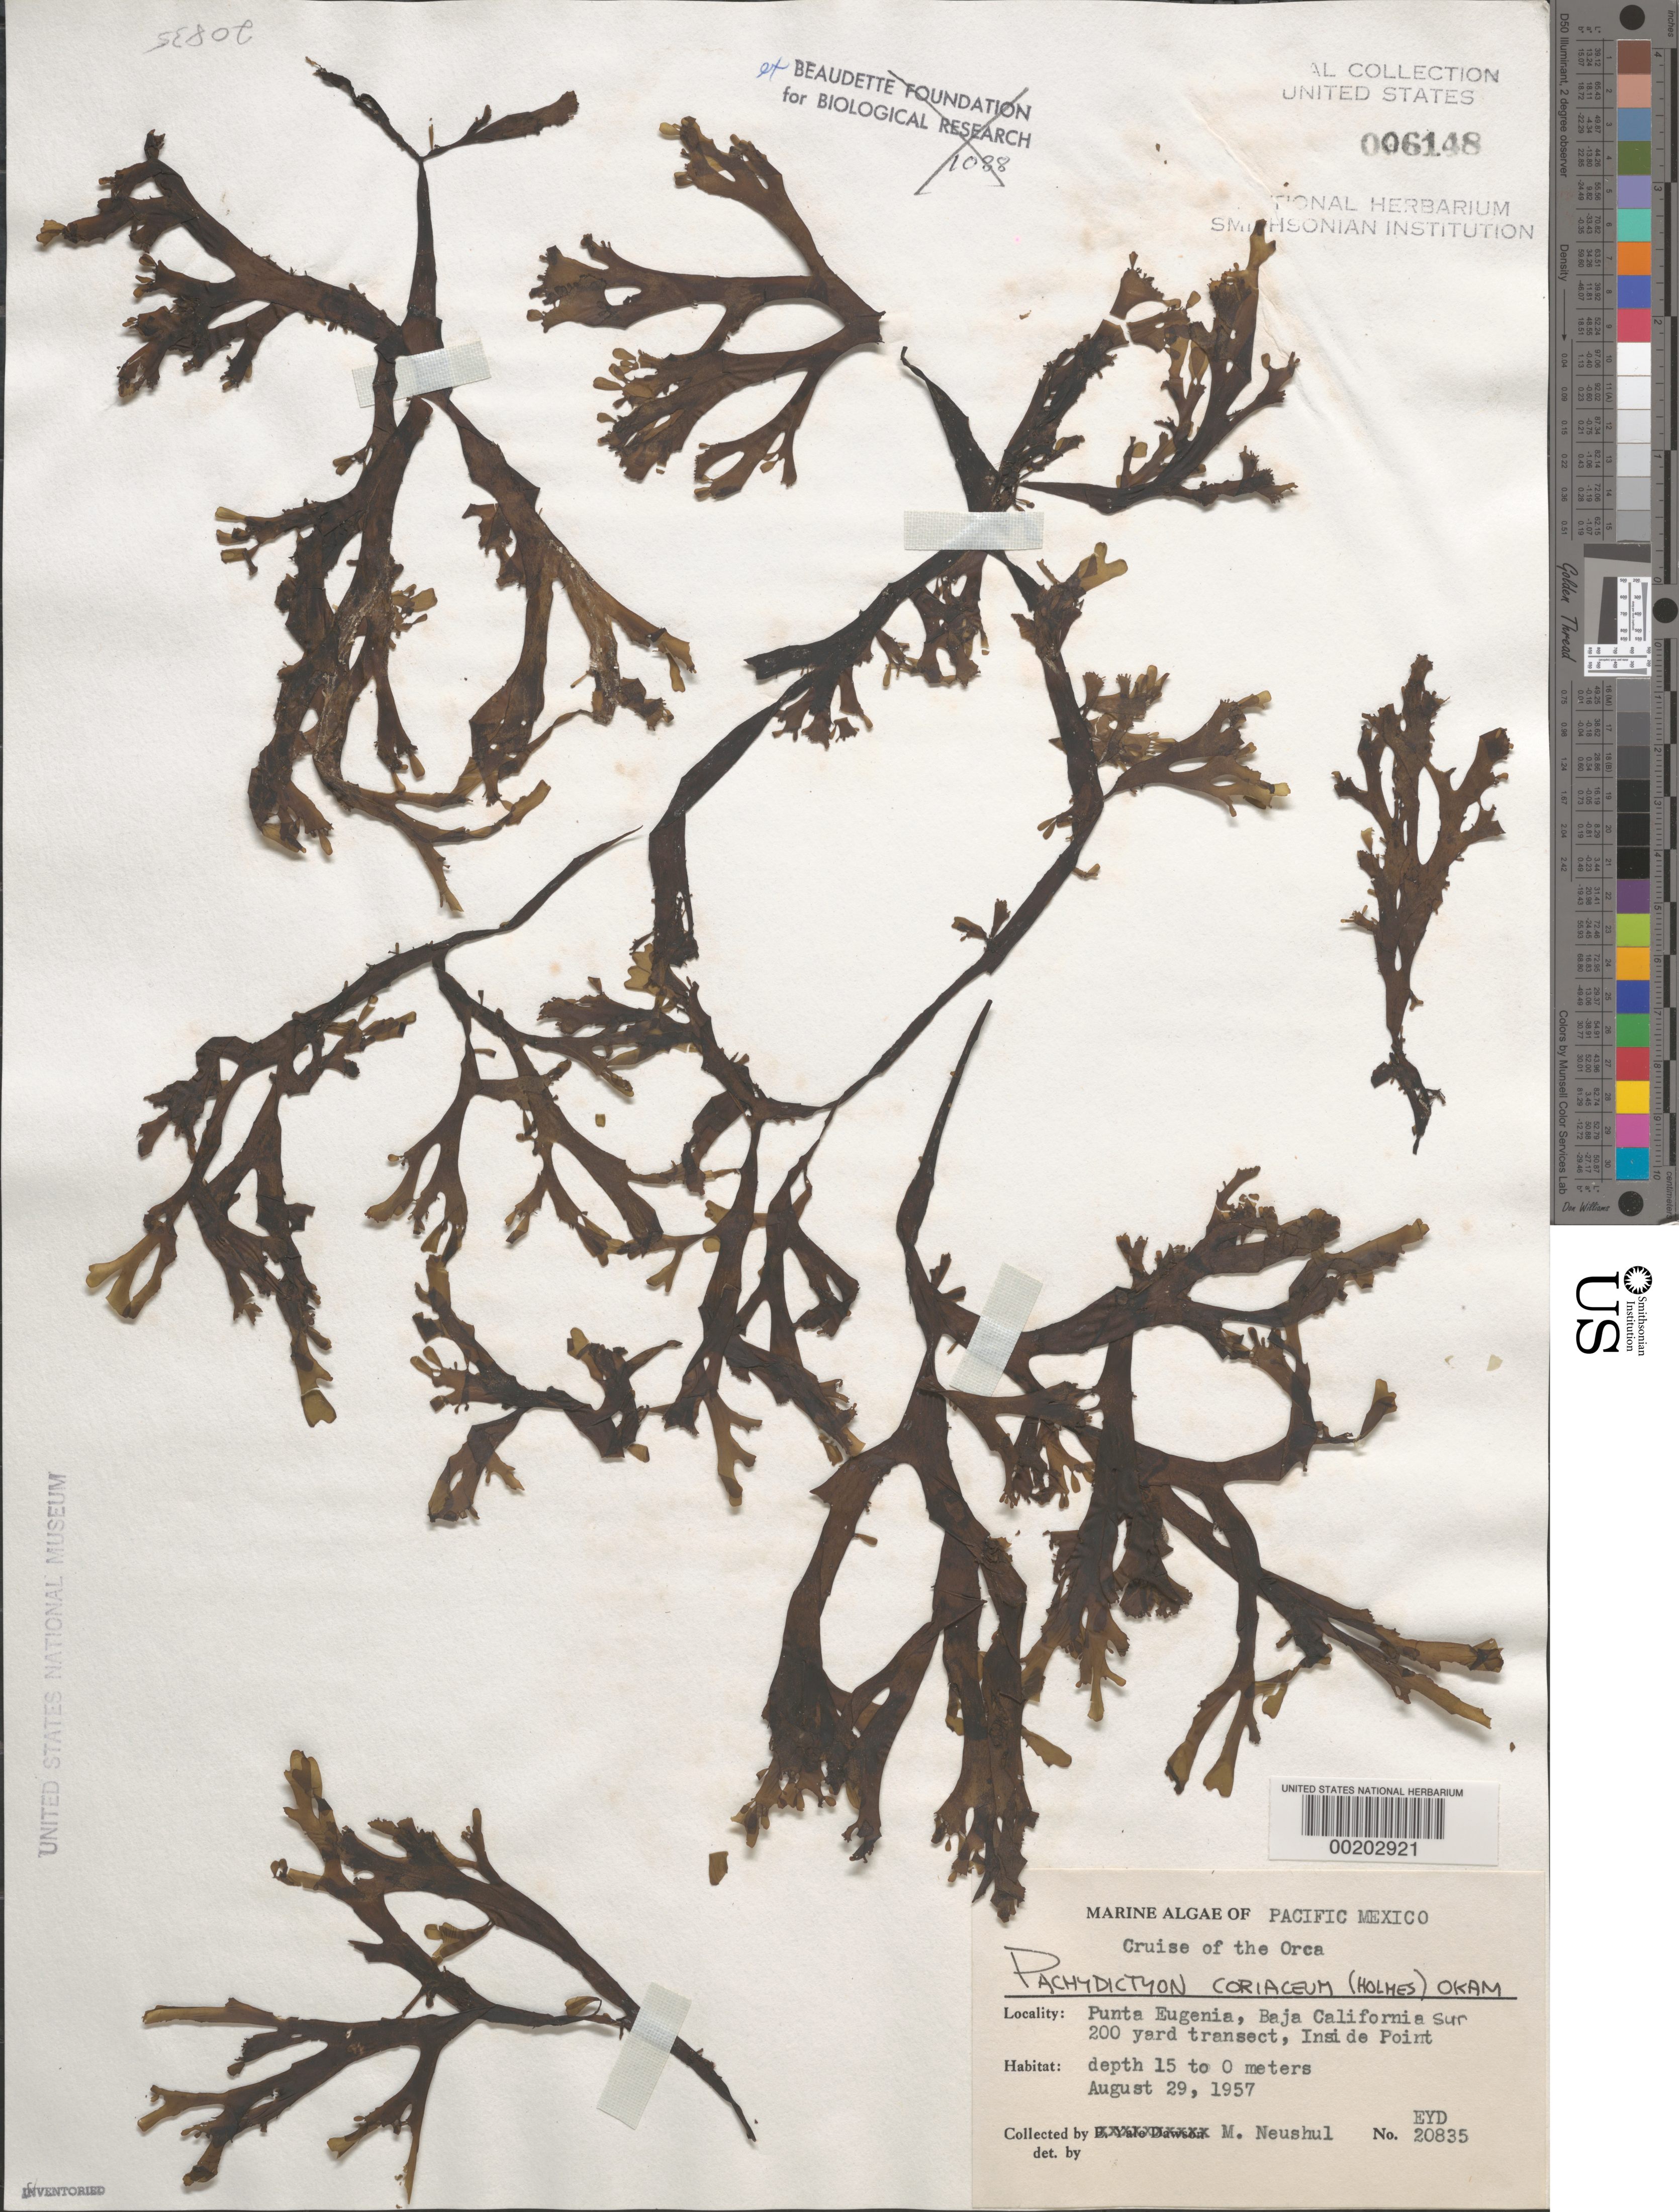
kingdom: Chromista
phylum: Ochrophyta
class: Phaeophyceae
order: Dictyotales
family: Dictyotaceae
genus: Pachydictyon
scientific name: Pachydictyon coriaceum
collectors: M. Neushul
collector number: EYD 20835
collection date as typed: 29 Aug 1957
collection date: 1957-08-29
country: Mexico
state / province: Baja California Sur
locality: Punta Eugenia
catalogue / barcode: US 6148